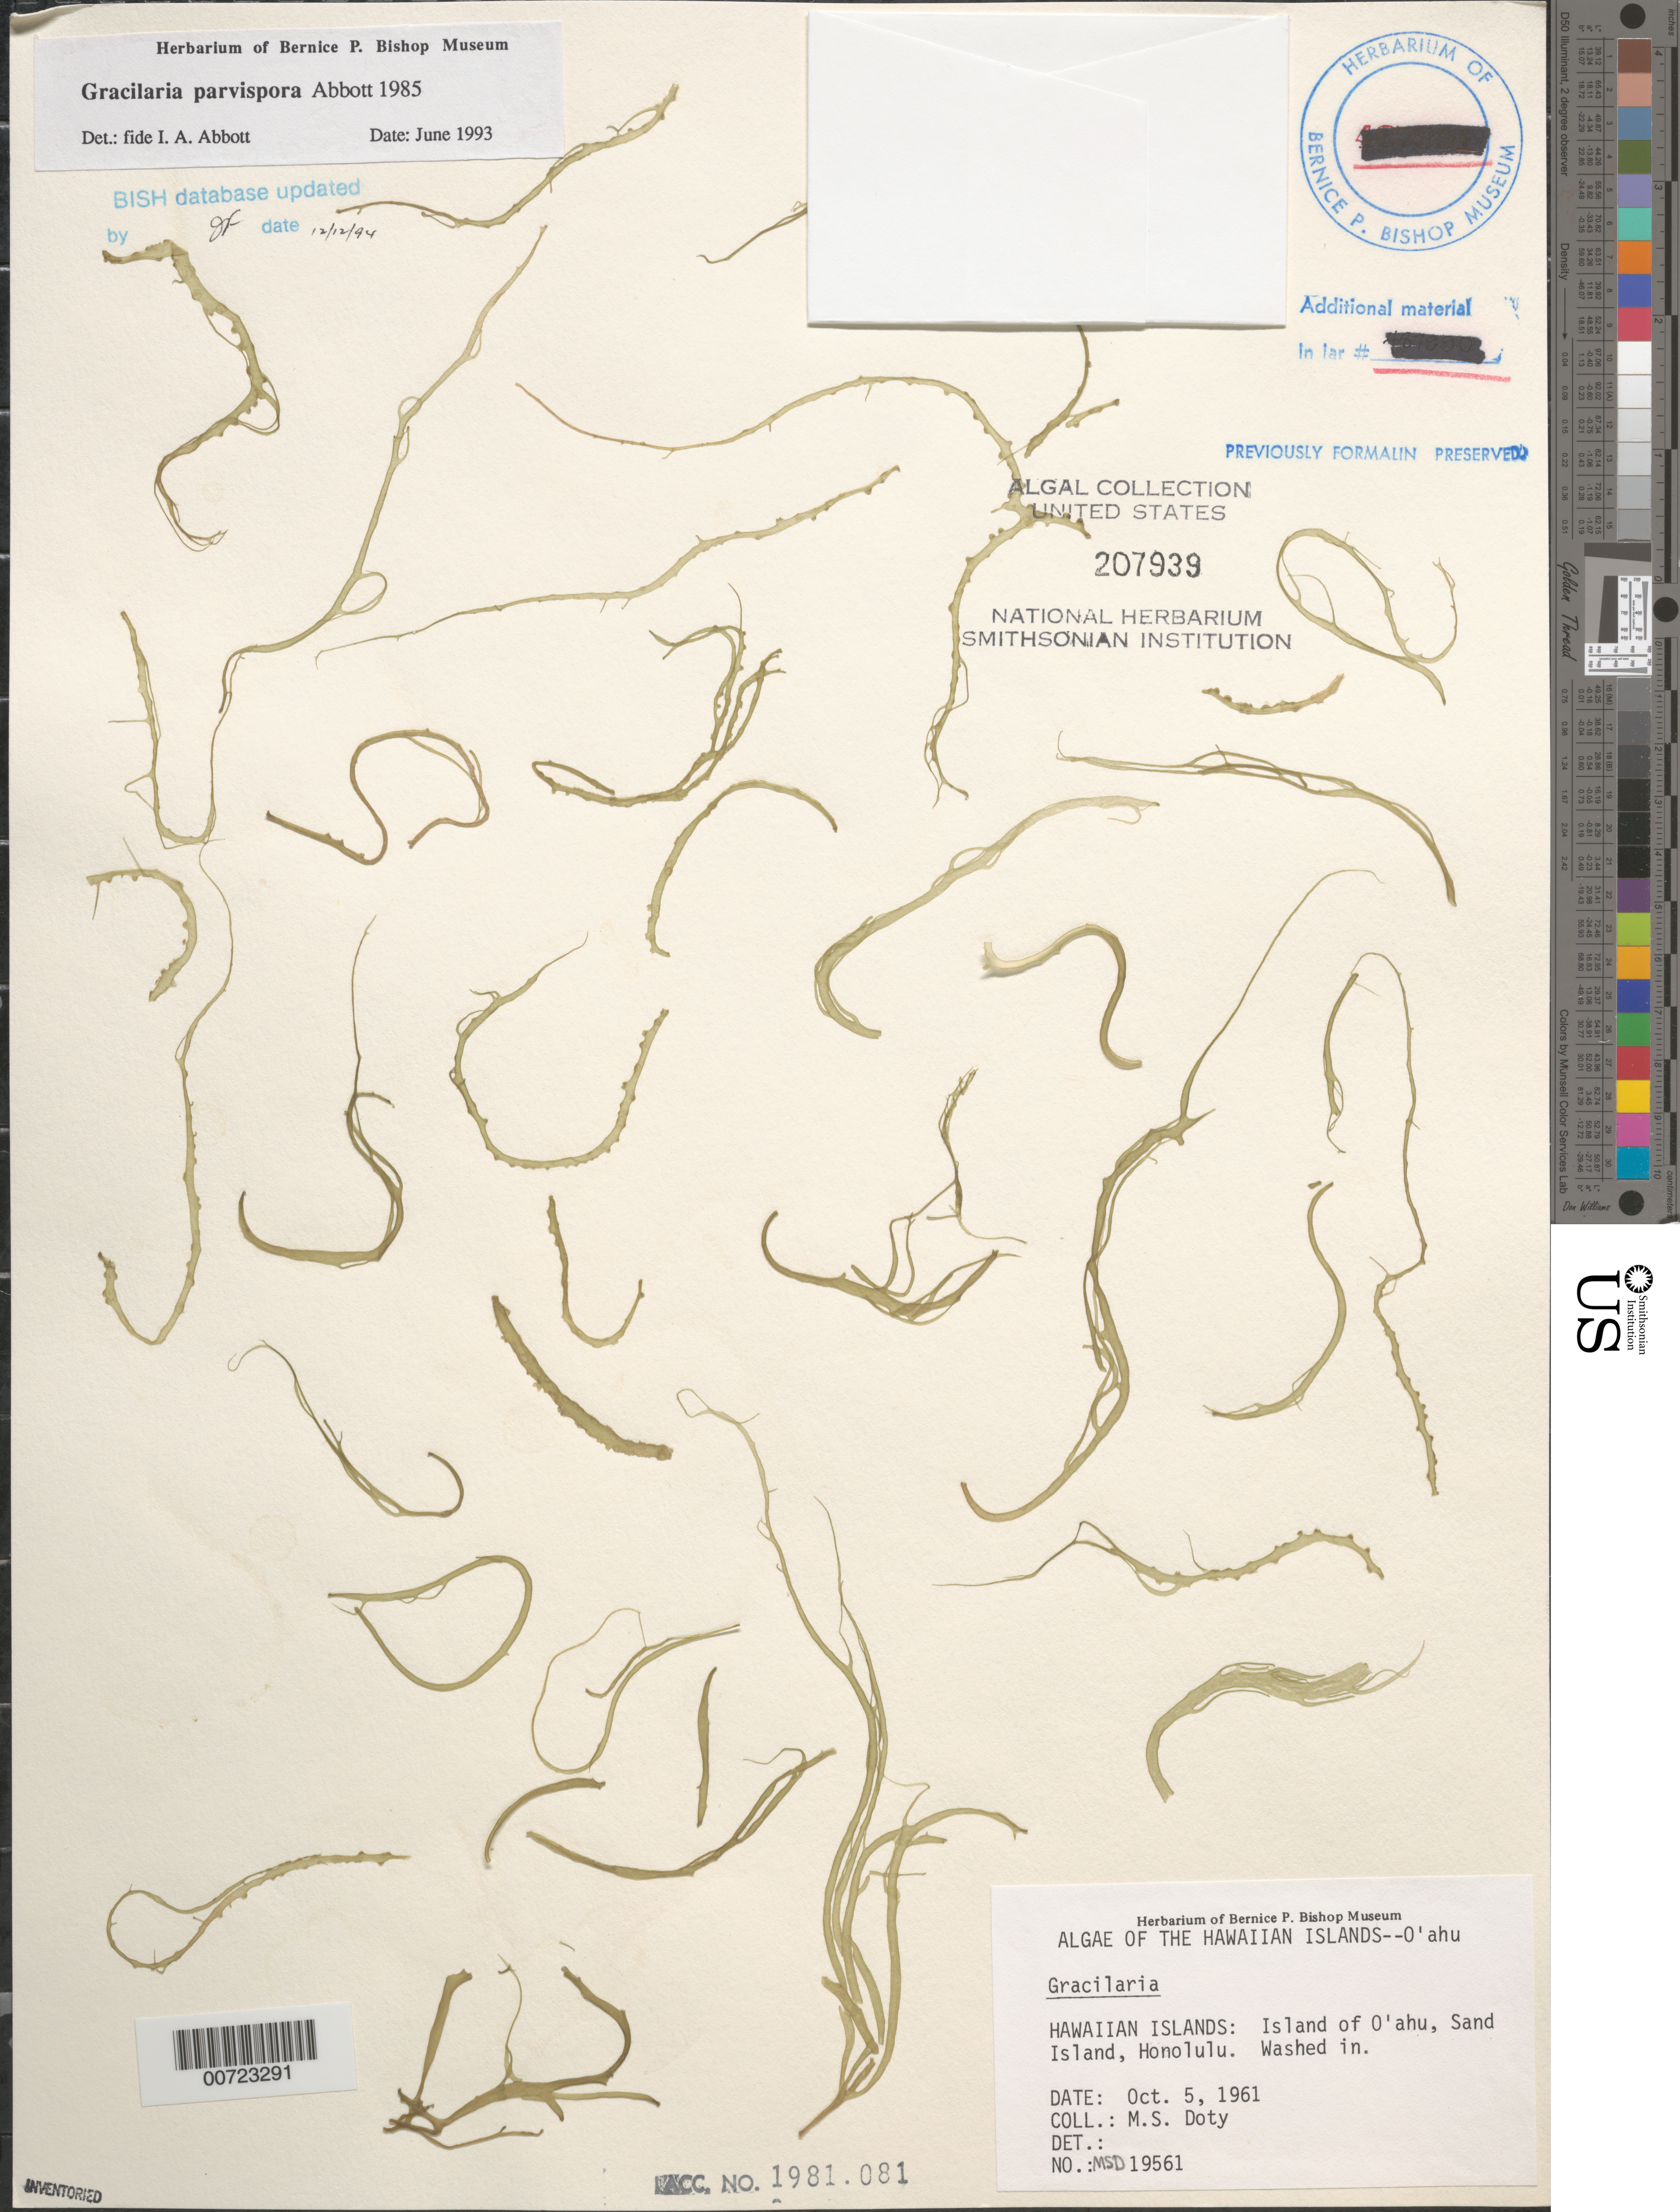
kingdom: Plantae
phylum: Rhodophyta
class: Florideophyceae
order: Gracilariales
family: Gracilariaceae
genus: Gracilaria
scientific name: Gracilaria parvispora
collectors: M. S. Doty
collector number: MSD 19561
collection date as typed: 05 Oct 1961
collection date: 1961-10-05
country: United States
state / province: Hawaii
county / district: Honolulu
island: Oahu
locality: Sand Island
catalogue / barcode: US 207939